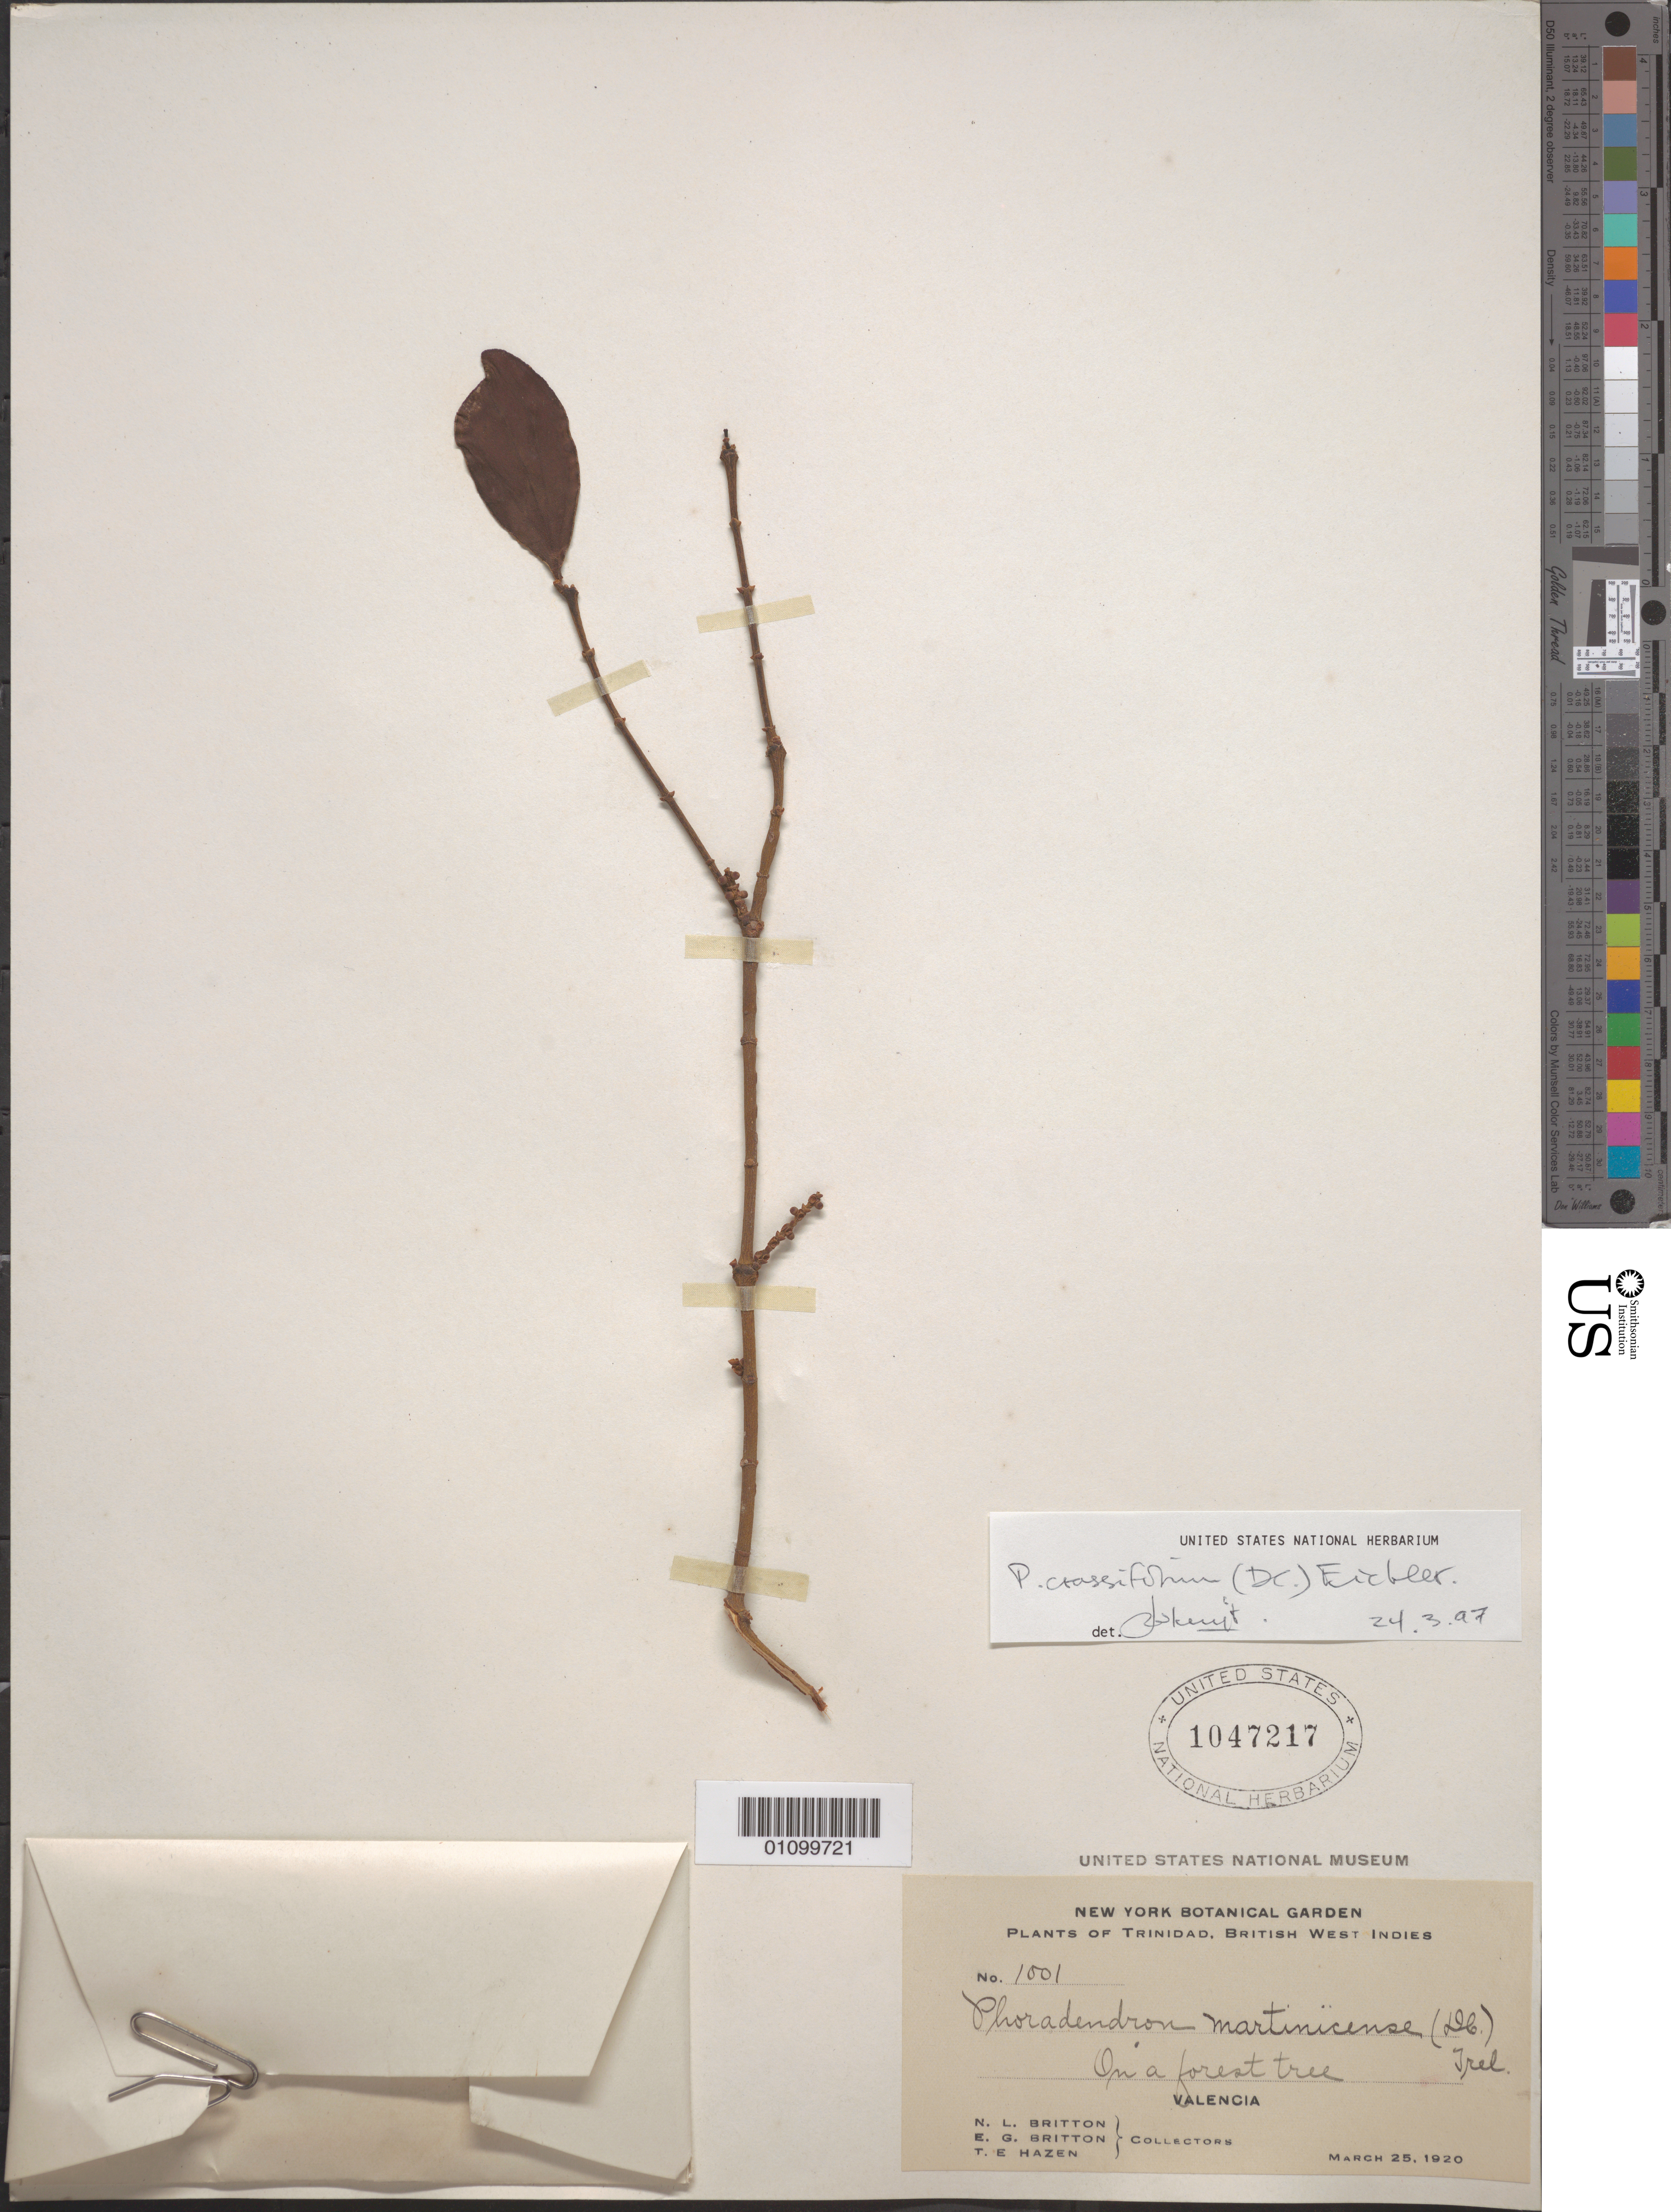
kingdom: Plantae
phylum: Tracheophyta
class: Magnoliopsida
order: Santalales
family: Viscaceae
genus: Phoradendron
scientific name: Phoradendron crassifolium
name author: (Pohl ex DC.) Eichler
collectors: N. Britton, E. G. Britton & T. E. Hazen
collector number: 1001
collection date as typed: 25 Mar 1920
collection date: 1920-03-25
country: Trinidad and Tobago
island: Trinidad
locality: Valencia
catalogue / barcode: US 1047217